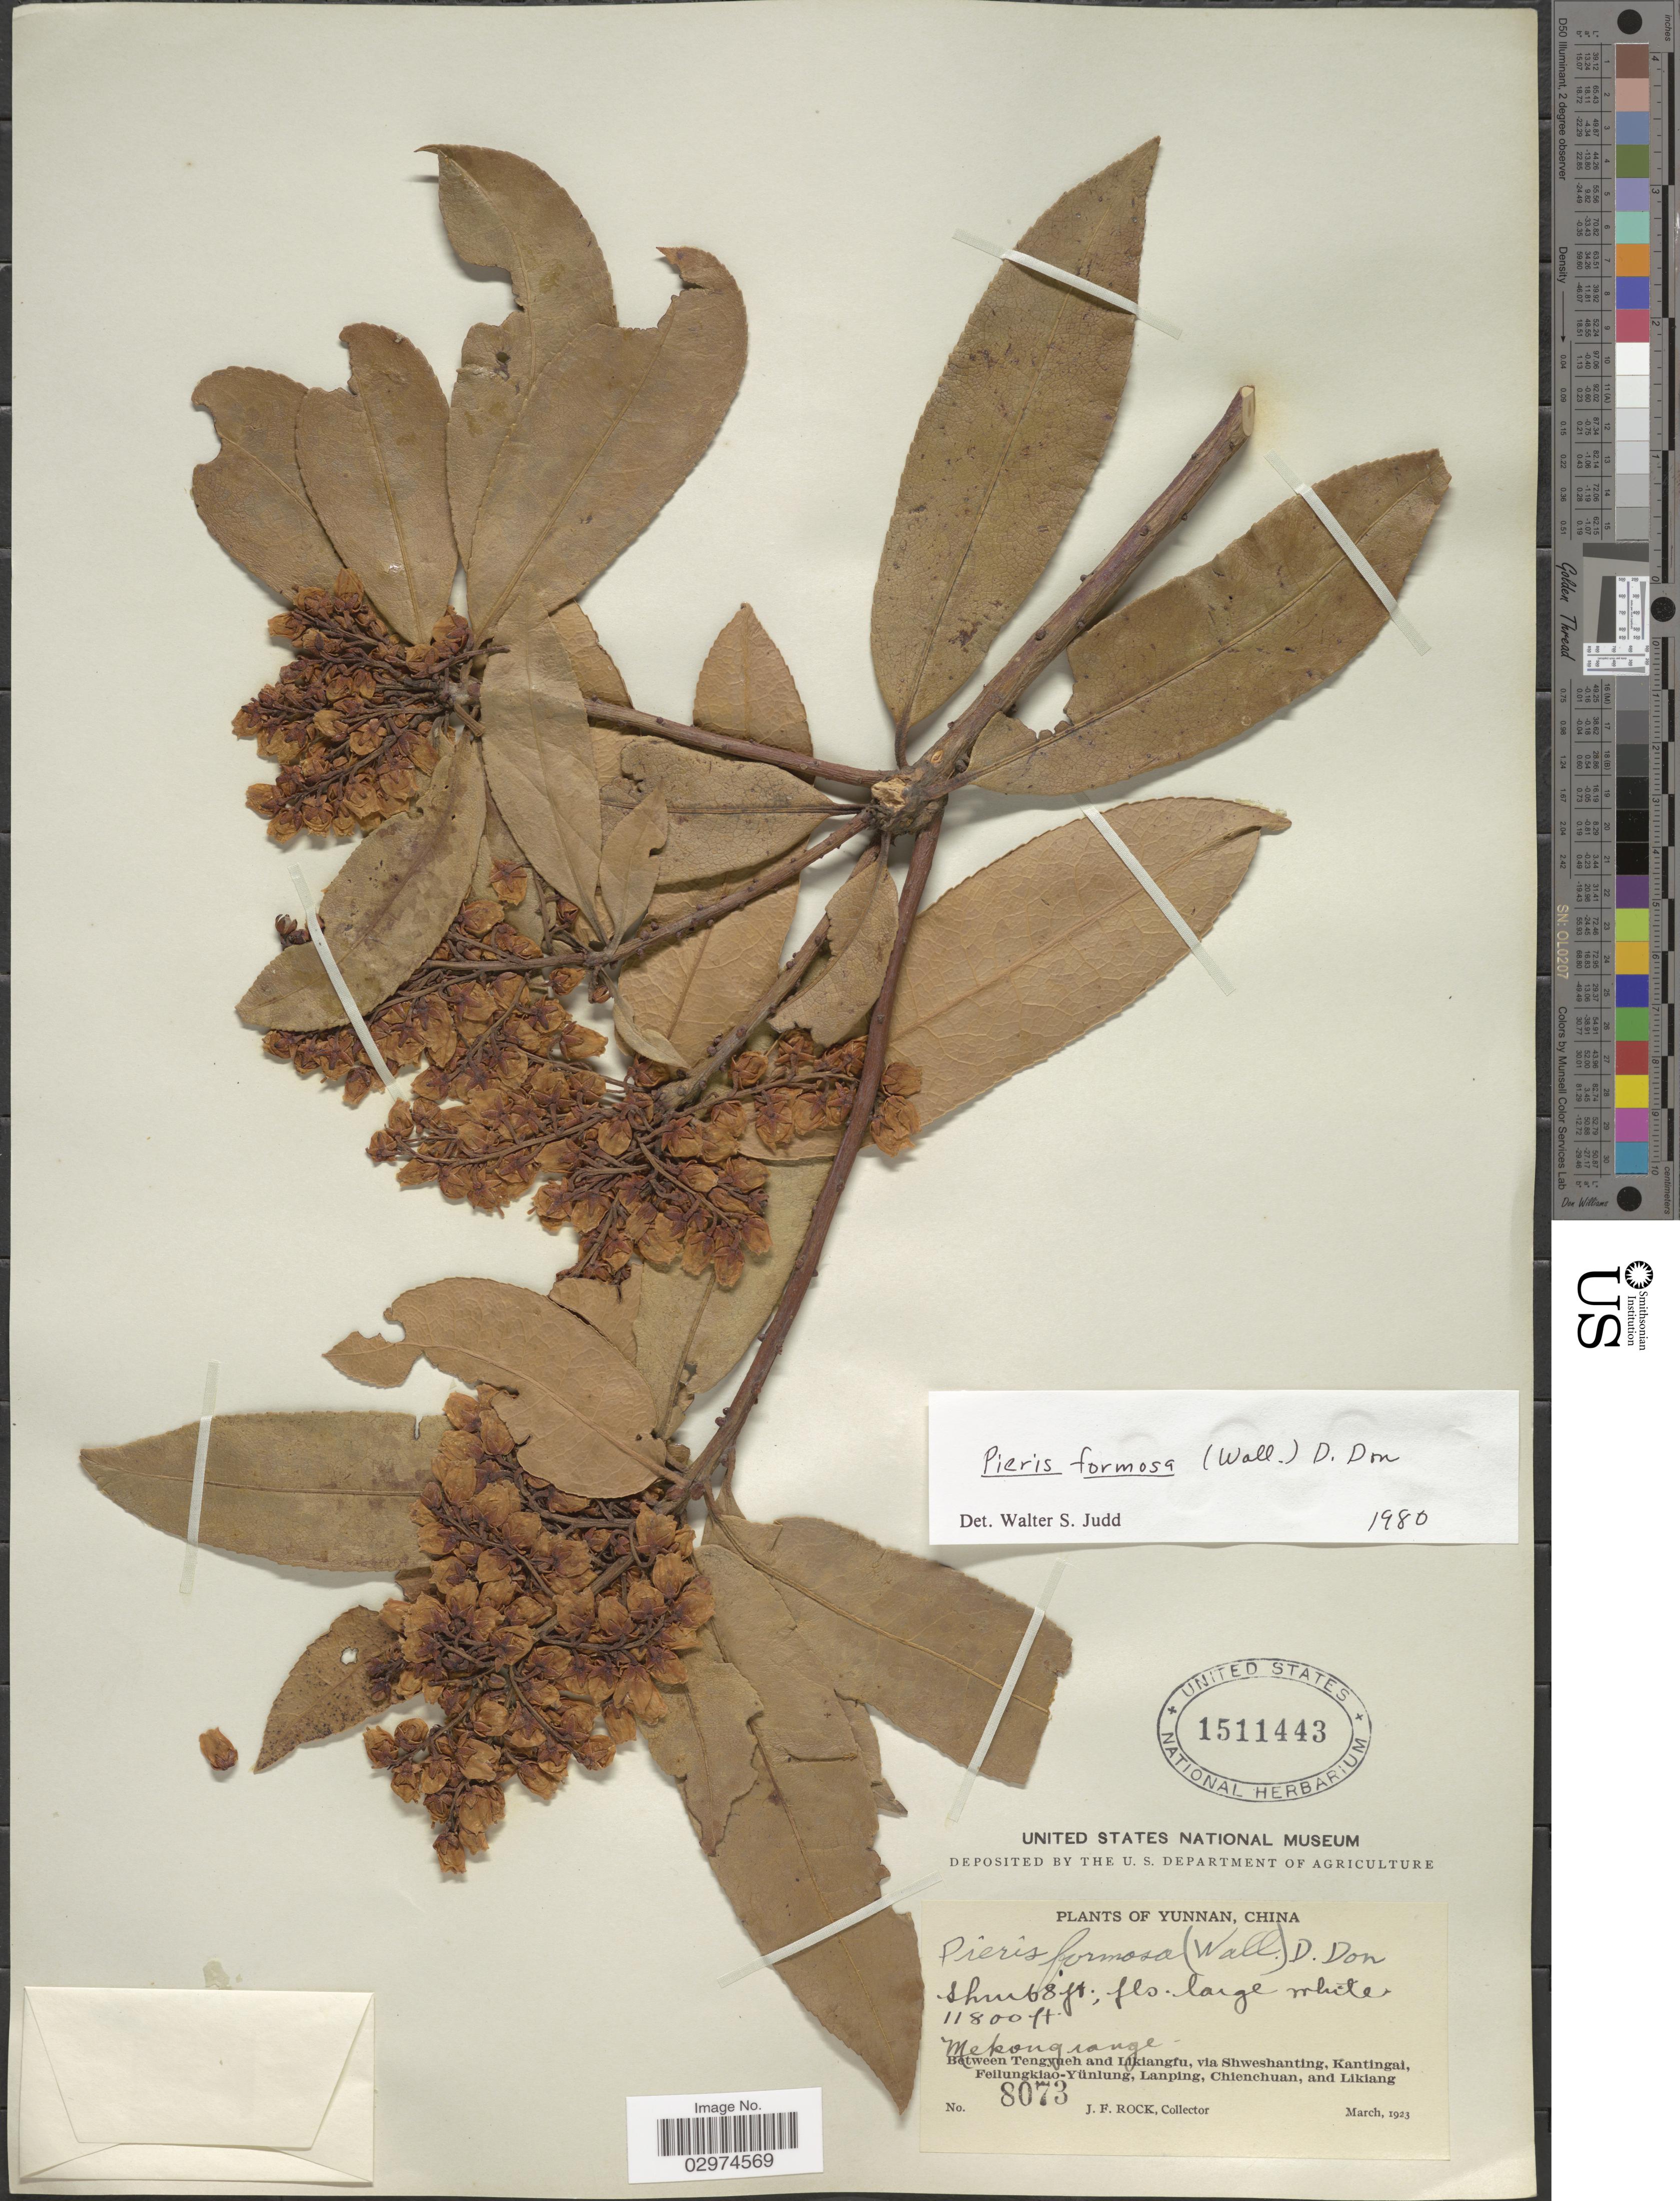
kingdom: Plantae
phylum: Tracheophyta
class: Magnoliopsida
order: Ericales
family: Ericaceae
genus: Pieris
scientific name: Pieris formosa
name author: (Wall.) D. Don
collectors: J. Rock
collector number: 8073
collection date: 1923-03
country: China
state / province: Yunnan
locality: Mekong range, Between Tengyueh and Likiangfu, via Shweshanting, Kantingai, Feilungkiao-Yünlung, Lanping, Chienchuan, and Likiang.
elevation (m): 3597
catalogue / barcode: US 1511443